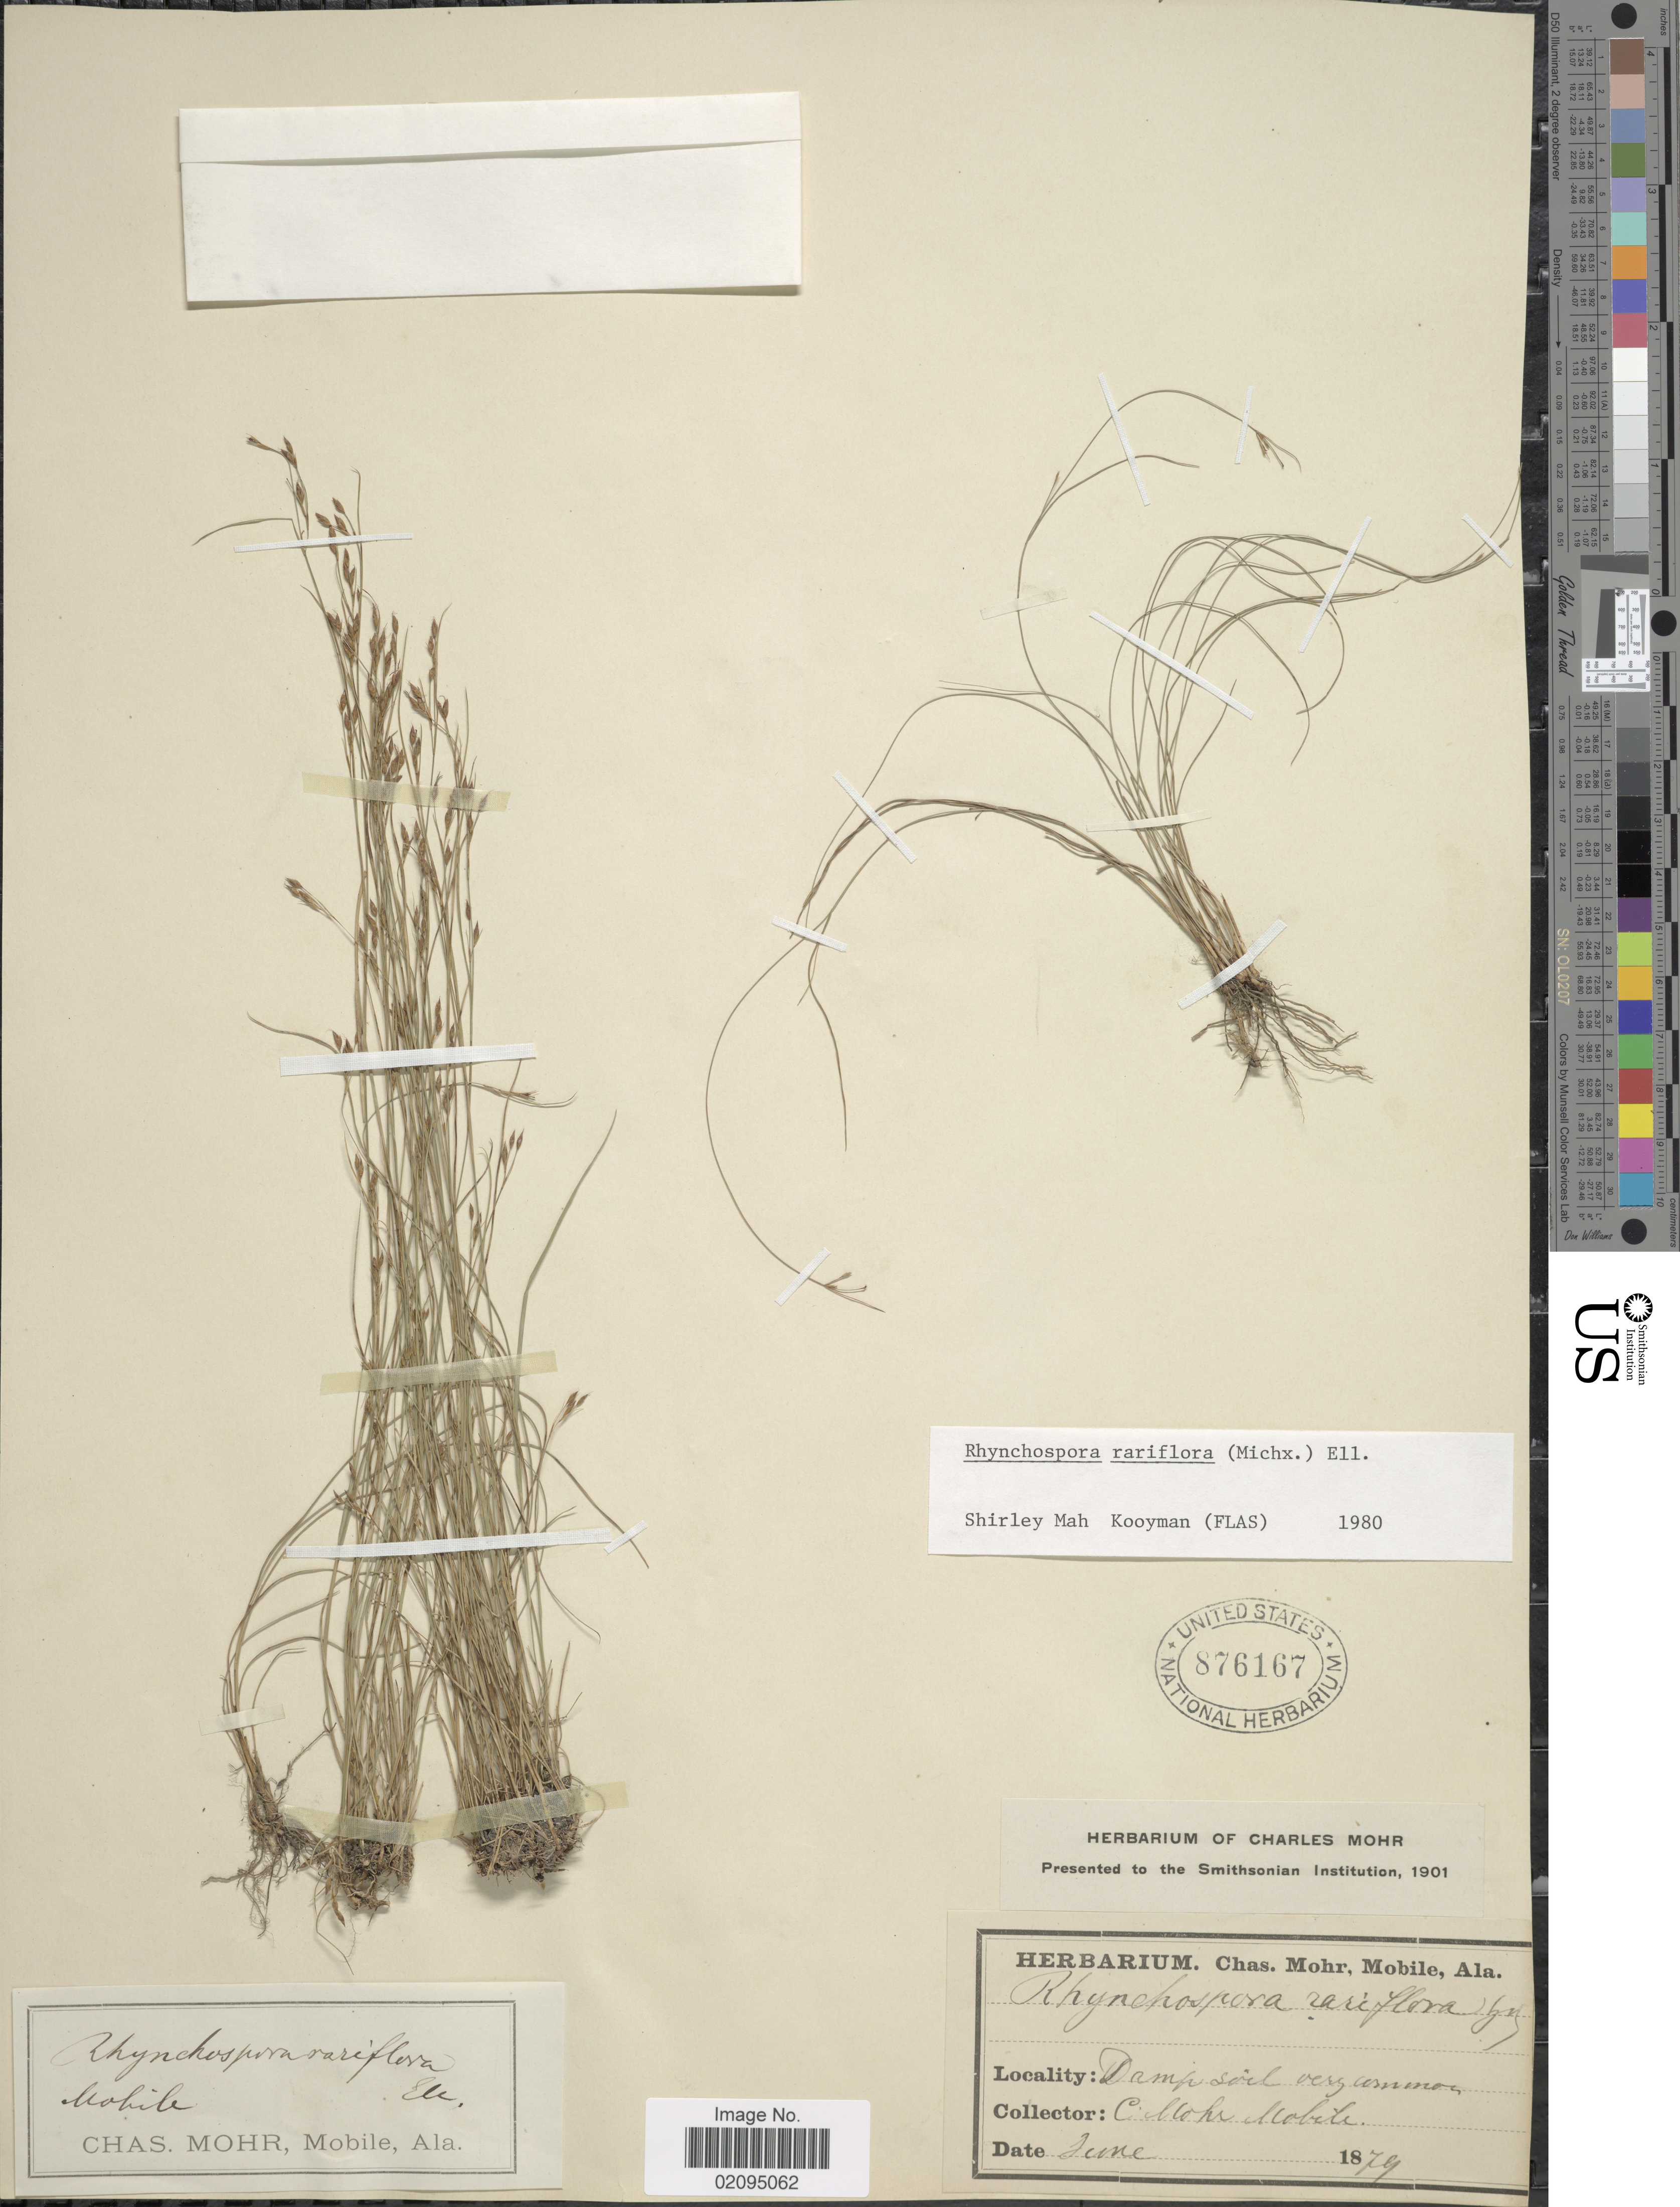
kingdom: Plantae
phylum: Tracheophyta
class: Liliopsida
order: Poales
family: Cyperaceae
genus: Rhynchospora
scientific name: Rhynchospora rariflora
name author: (Michx.) Elliott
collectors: Mohr, C. T. (herbarium)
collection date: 1879-06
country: United States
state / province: Alabama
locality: Mobile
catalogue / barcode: US 876167